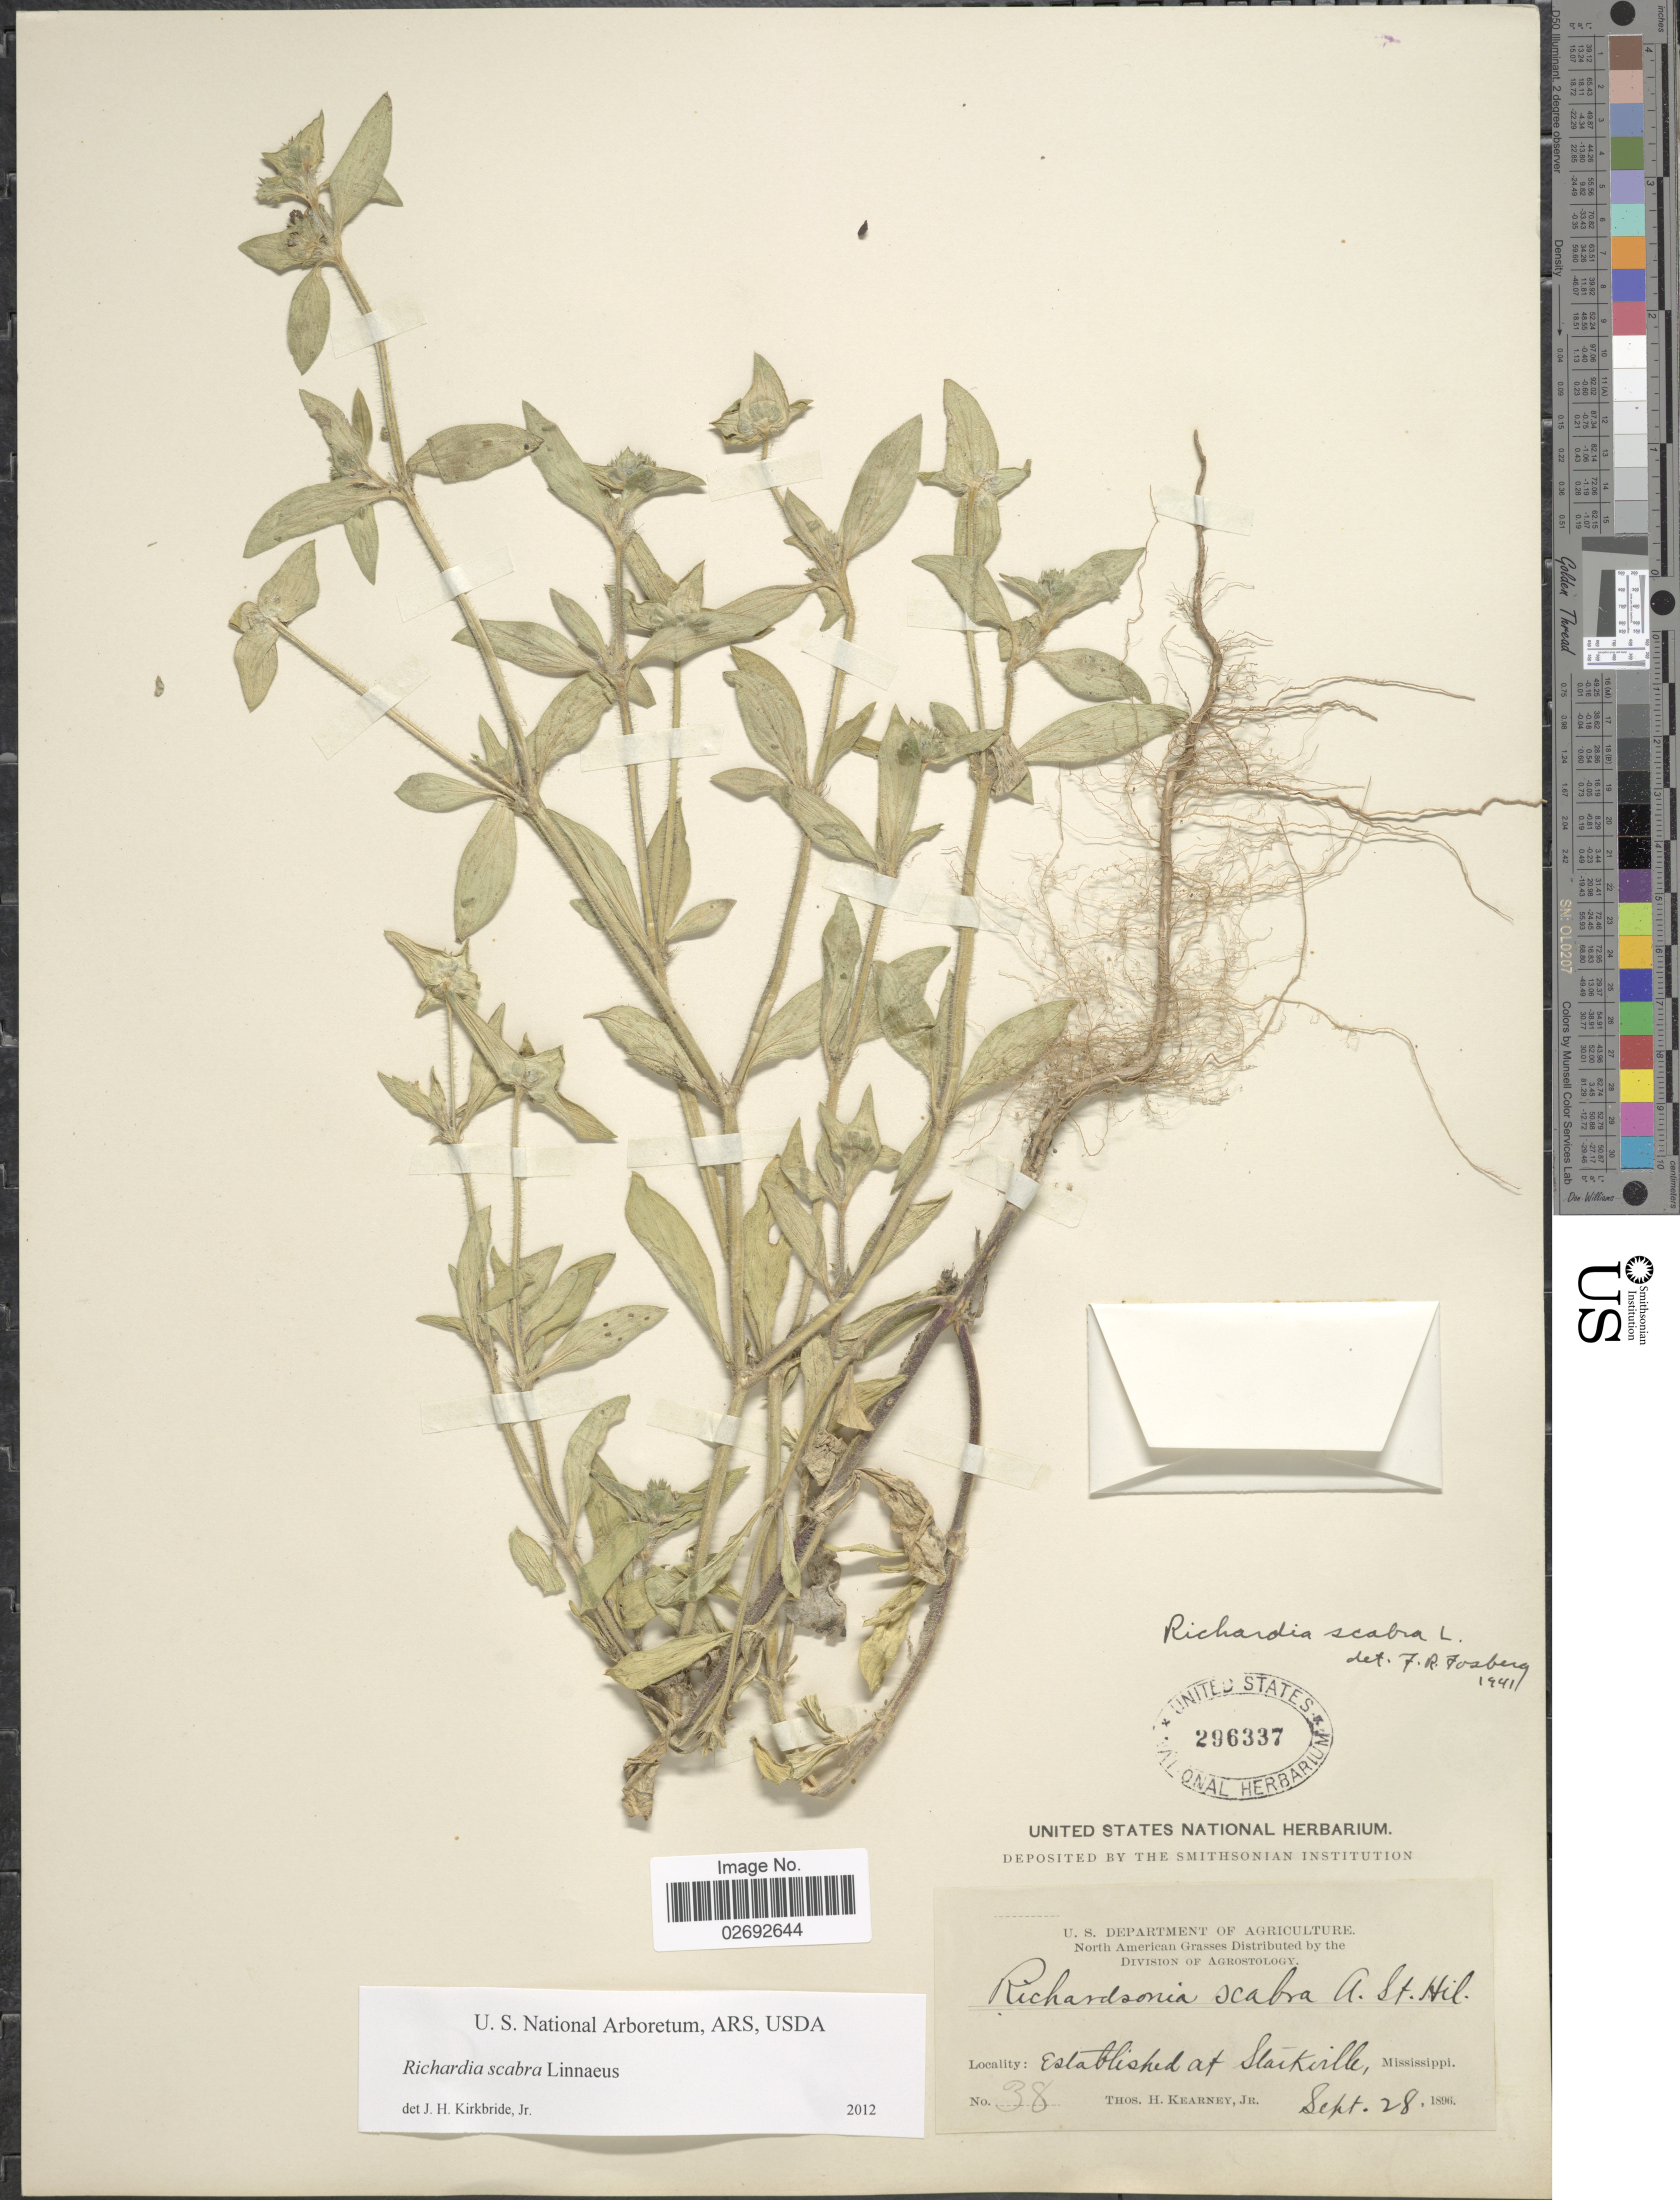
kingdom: Plantae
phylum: Tracheophyta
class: Magnoliopsida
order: Gentianales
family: Rubiaceae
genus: Richardia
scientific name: Richardia scabra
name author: L.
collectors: T. H. Kearney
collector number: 38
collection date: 1896-09-28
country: United States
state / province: Mississippi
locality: Established at Starkville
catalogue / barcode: US 296337